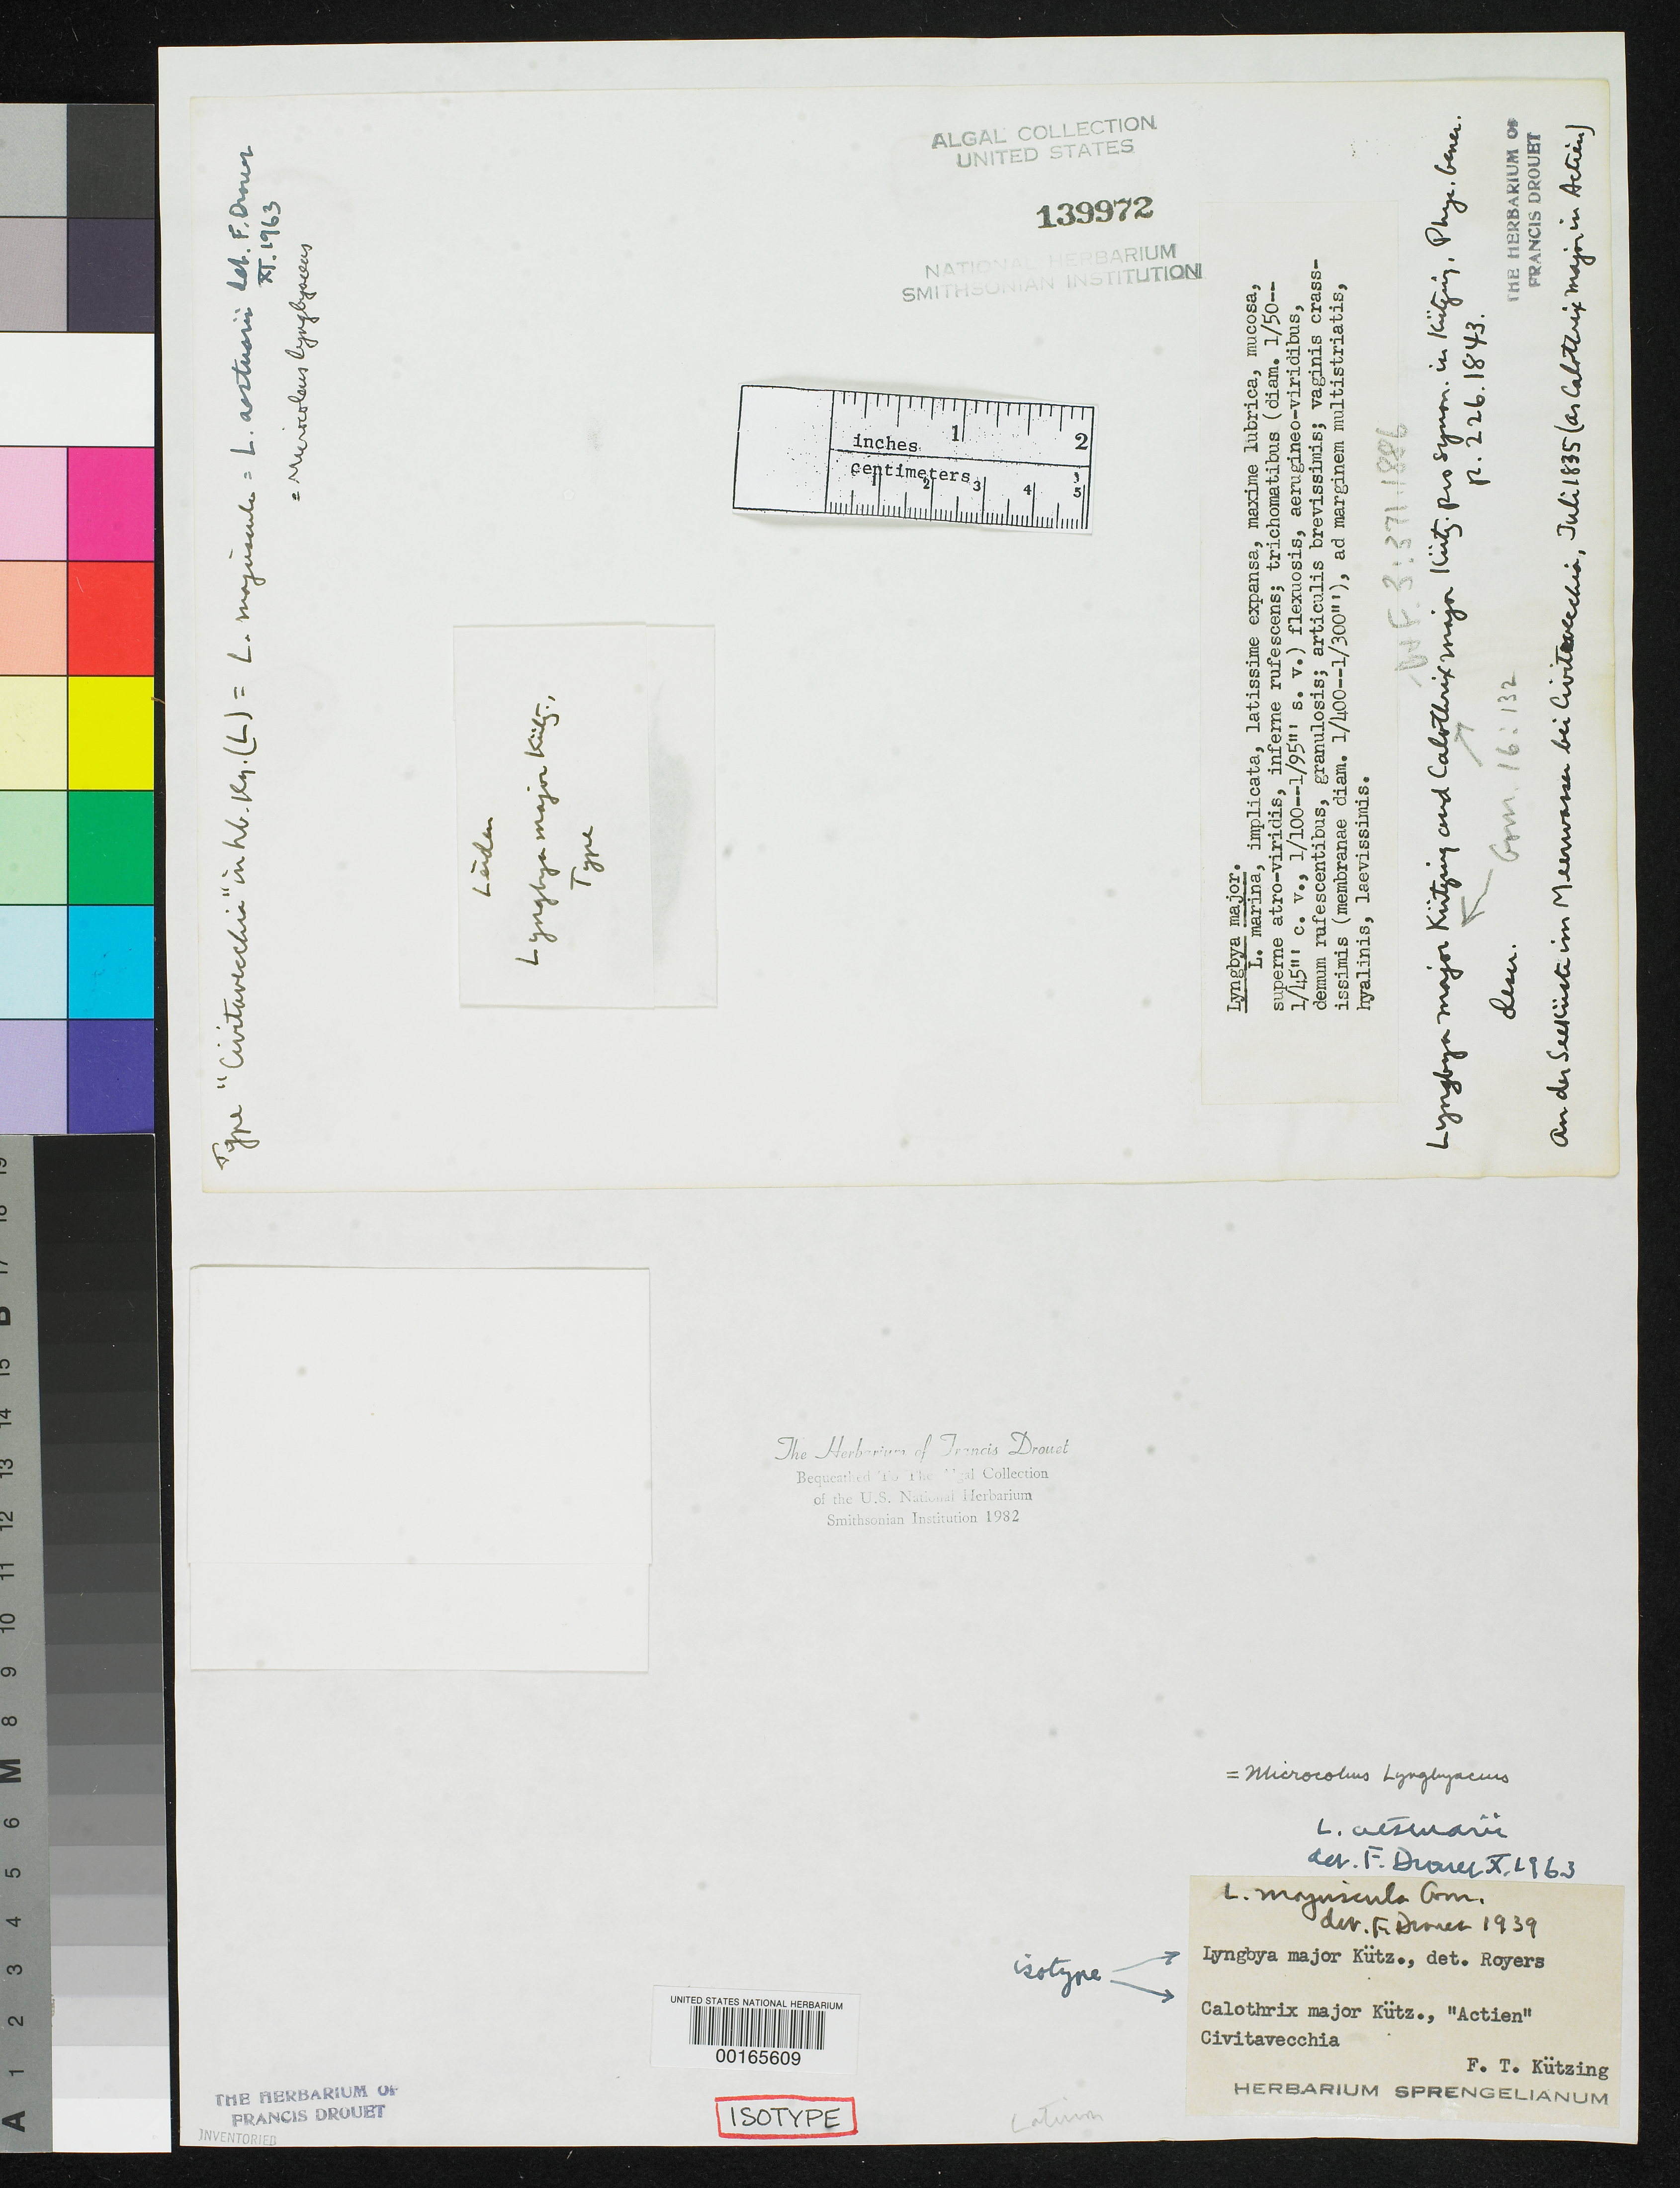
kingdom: Bacteria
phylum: Cyanobacteria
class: Cyanobacteriia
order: Cyanobacteriales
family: Microcoleaceae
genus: Lyngbya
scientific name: Lyngbya major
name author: Kütz.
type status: Isotype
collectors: F. T. Kützing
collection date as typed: Jul 1835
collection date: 1835-07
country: Italy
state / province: Lazio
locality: Civitavecchia, Roma Province.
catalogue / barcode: US 139972